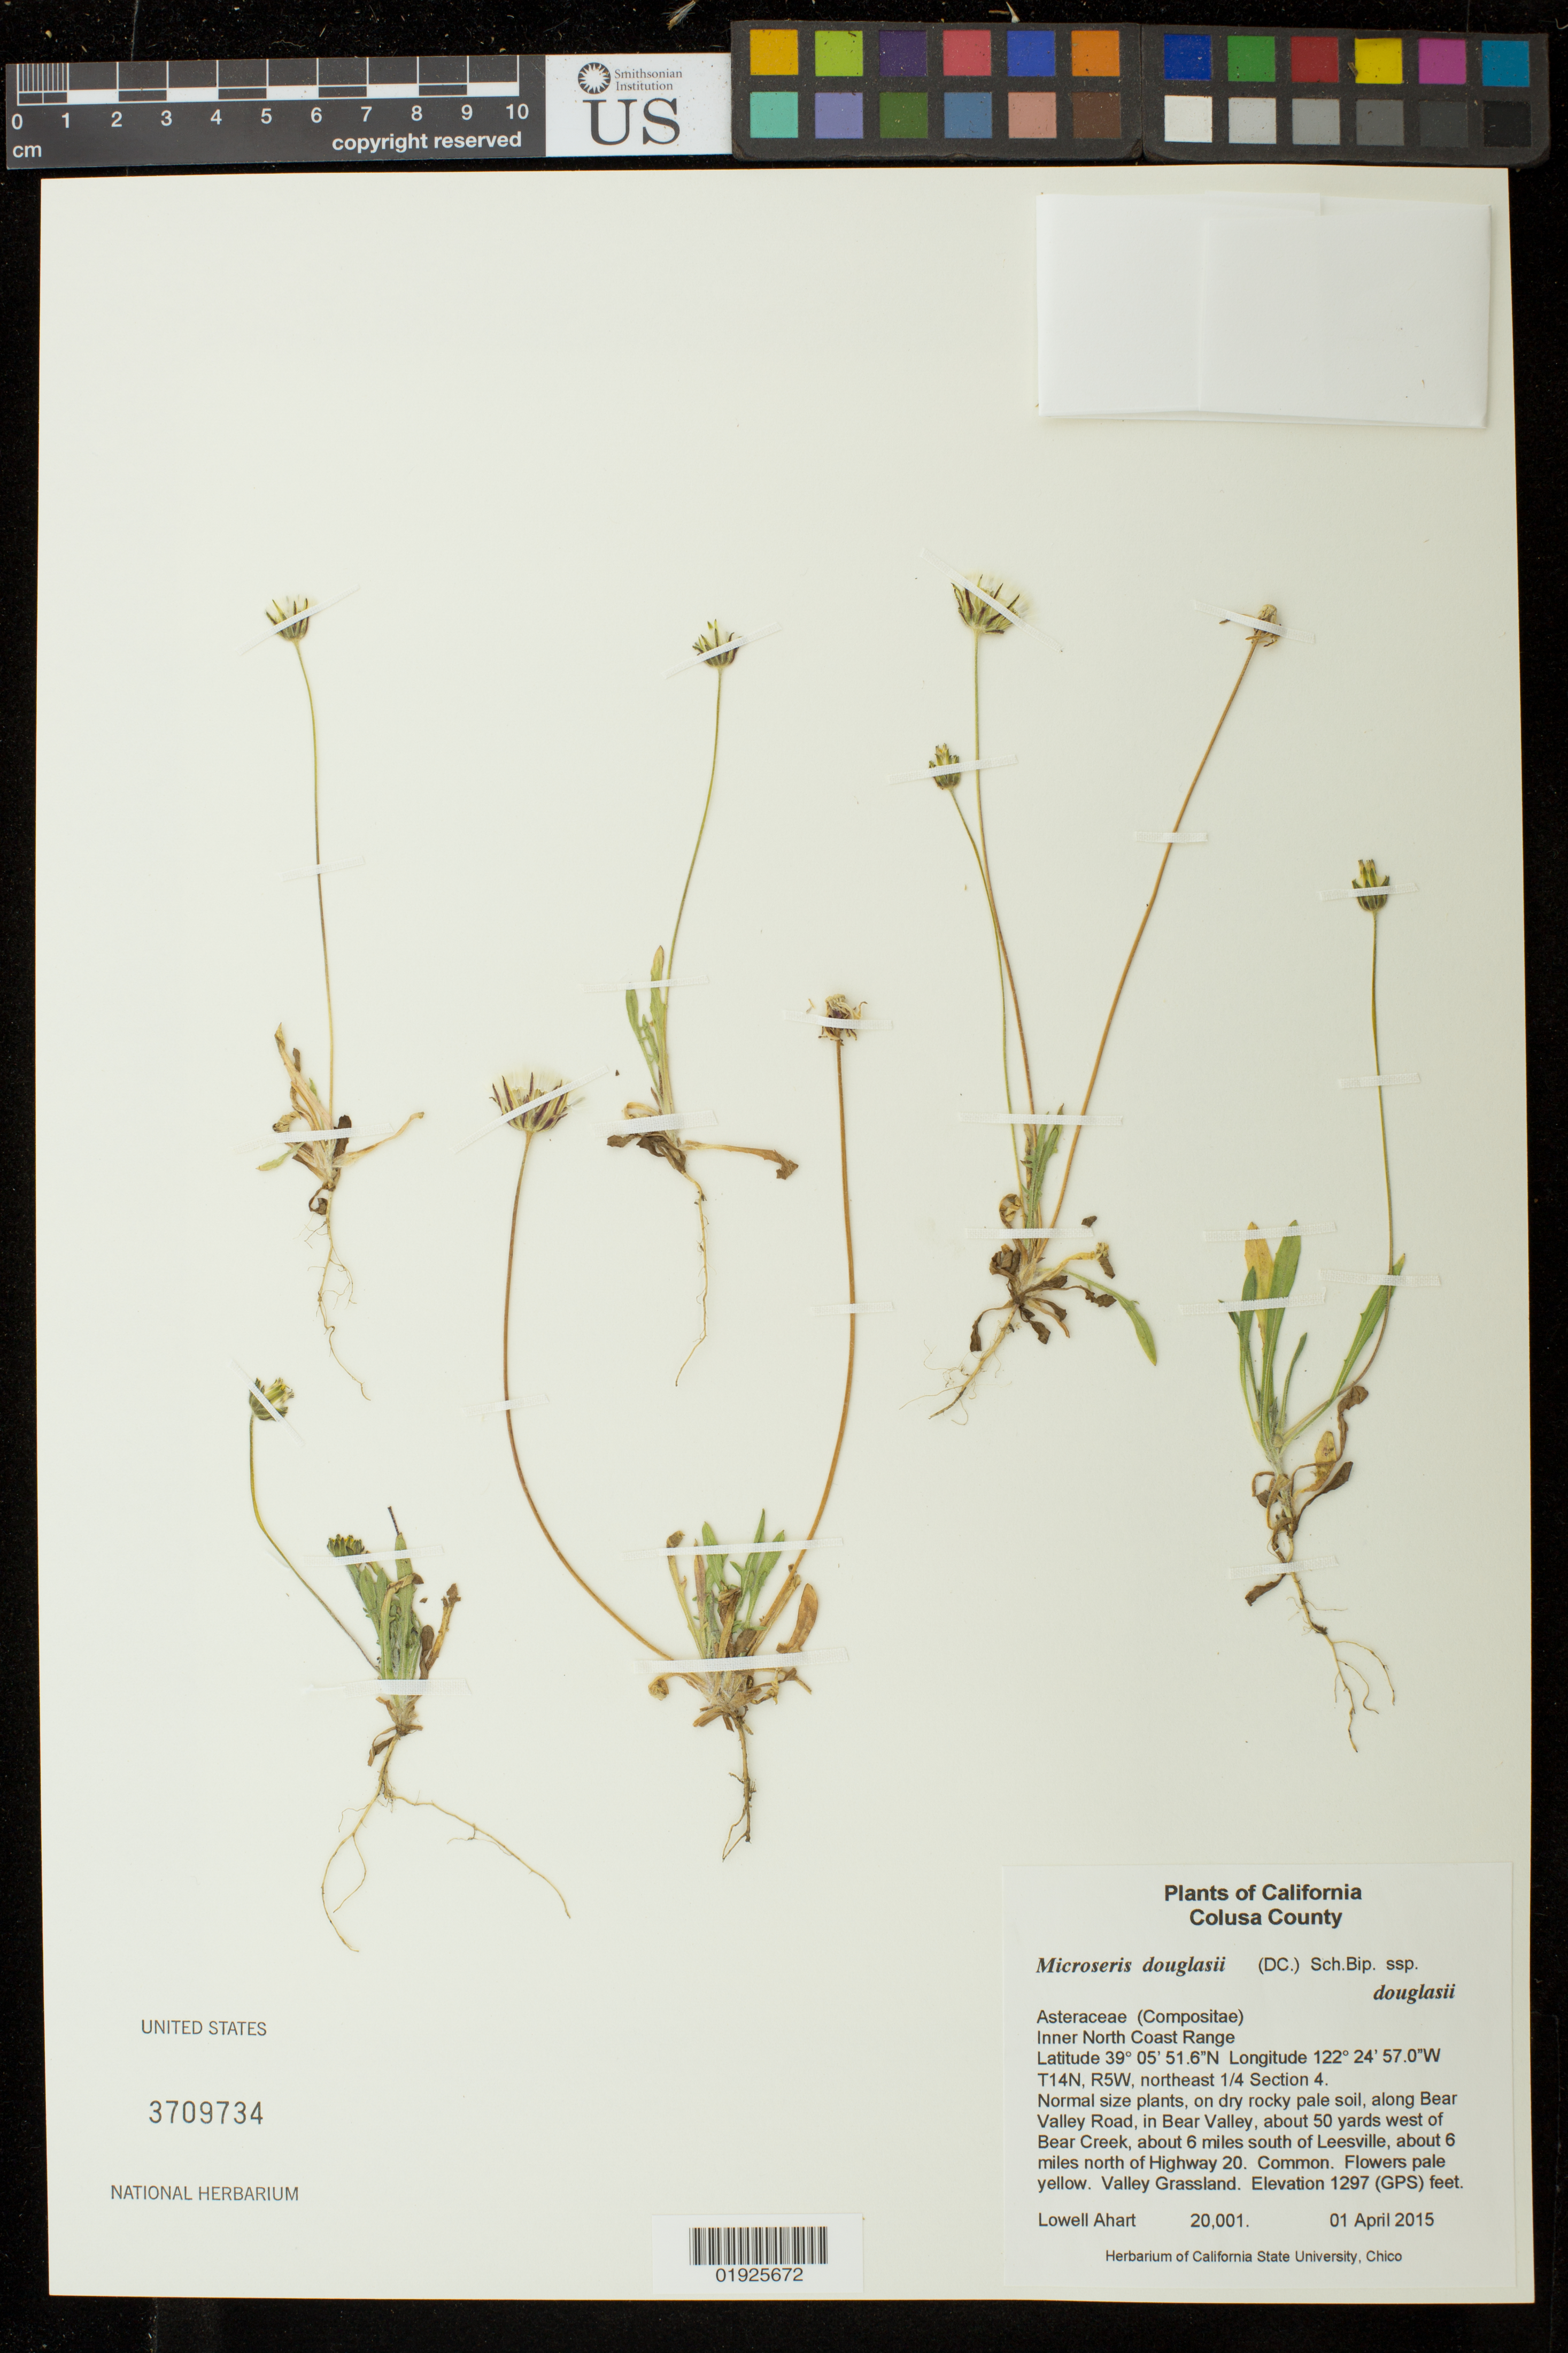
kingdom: Plantae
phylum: Tracheophyta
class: Magnoliopsida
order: Asterales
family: Asteraceae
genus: Microseris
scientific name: Microseris douglasii subsp. douglasii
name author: (DC.) Sch. Bip.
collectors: L. Ahart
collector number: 20001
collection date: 2015-04-01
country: United States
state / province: California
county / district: Colusa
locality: Inner North Coast Range. Along Bear Valley Road, in Bear Valley, about 50 yards west of Bear Creek, about 6 miles south of Leesville, about 6 miles north of Highway 20.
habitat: On dry rocky pale soil. Valley grassland.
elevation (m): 395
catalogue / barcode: US 3709734